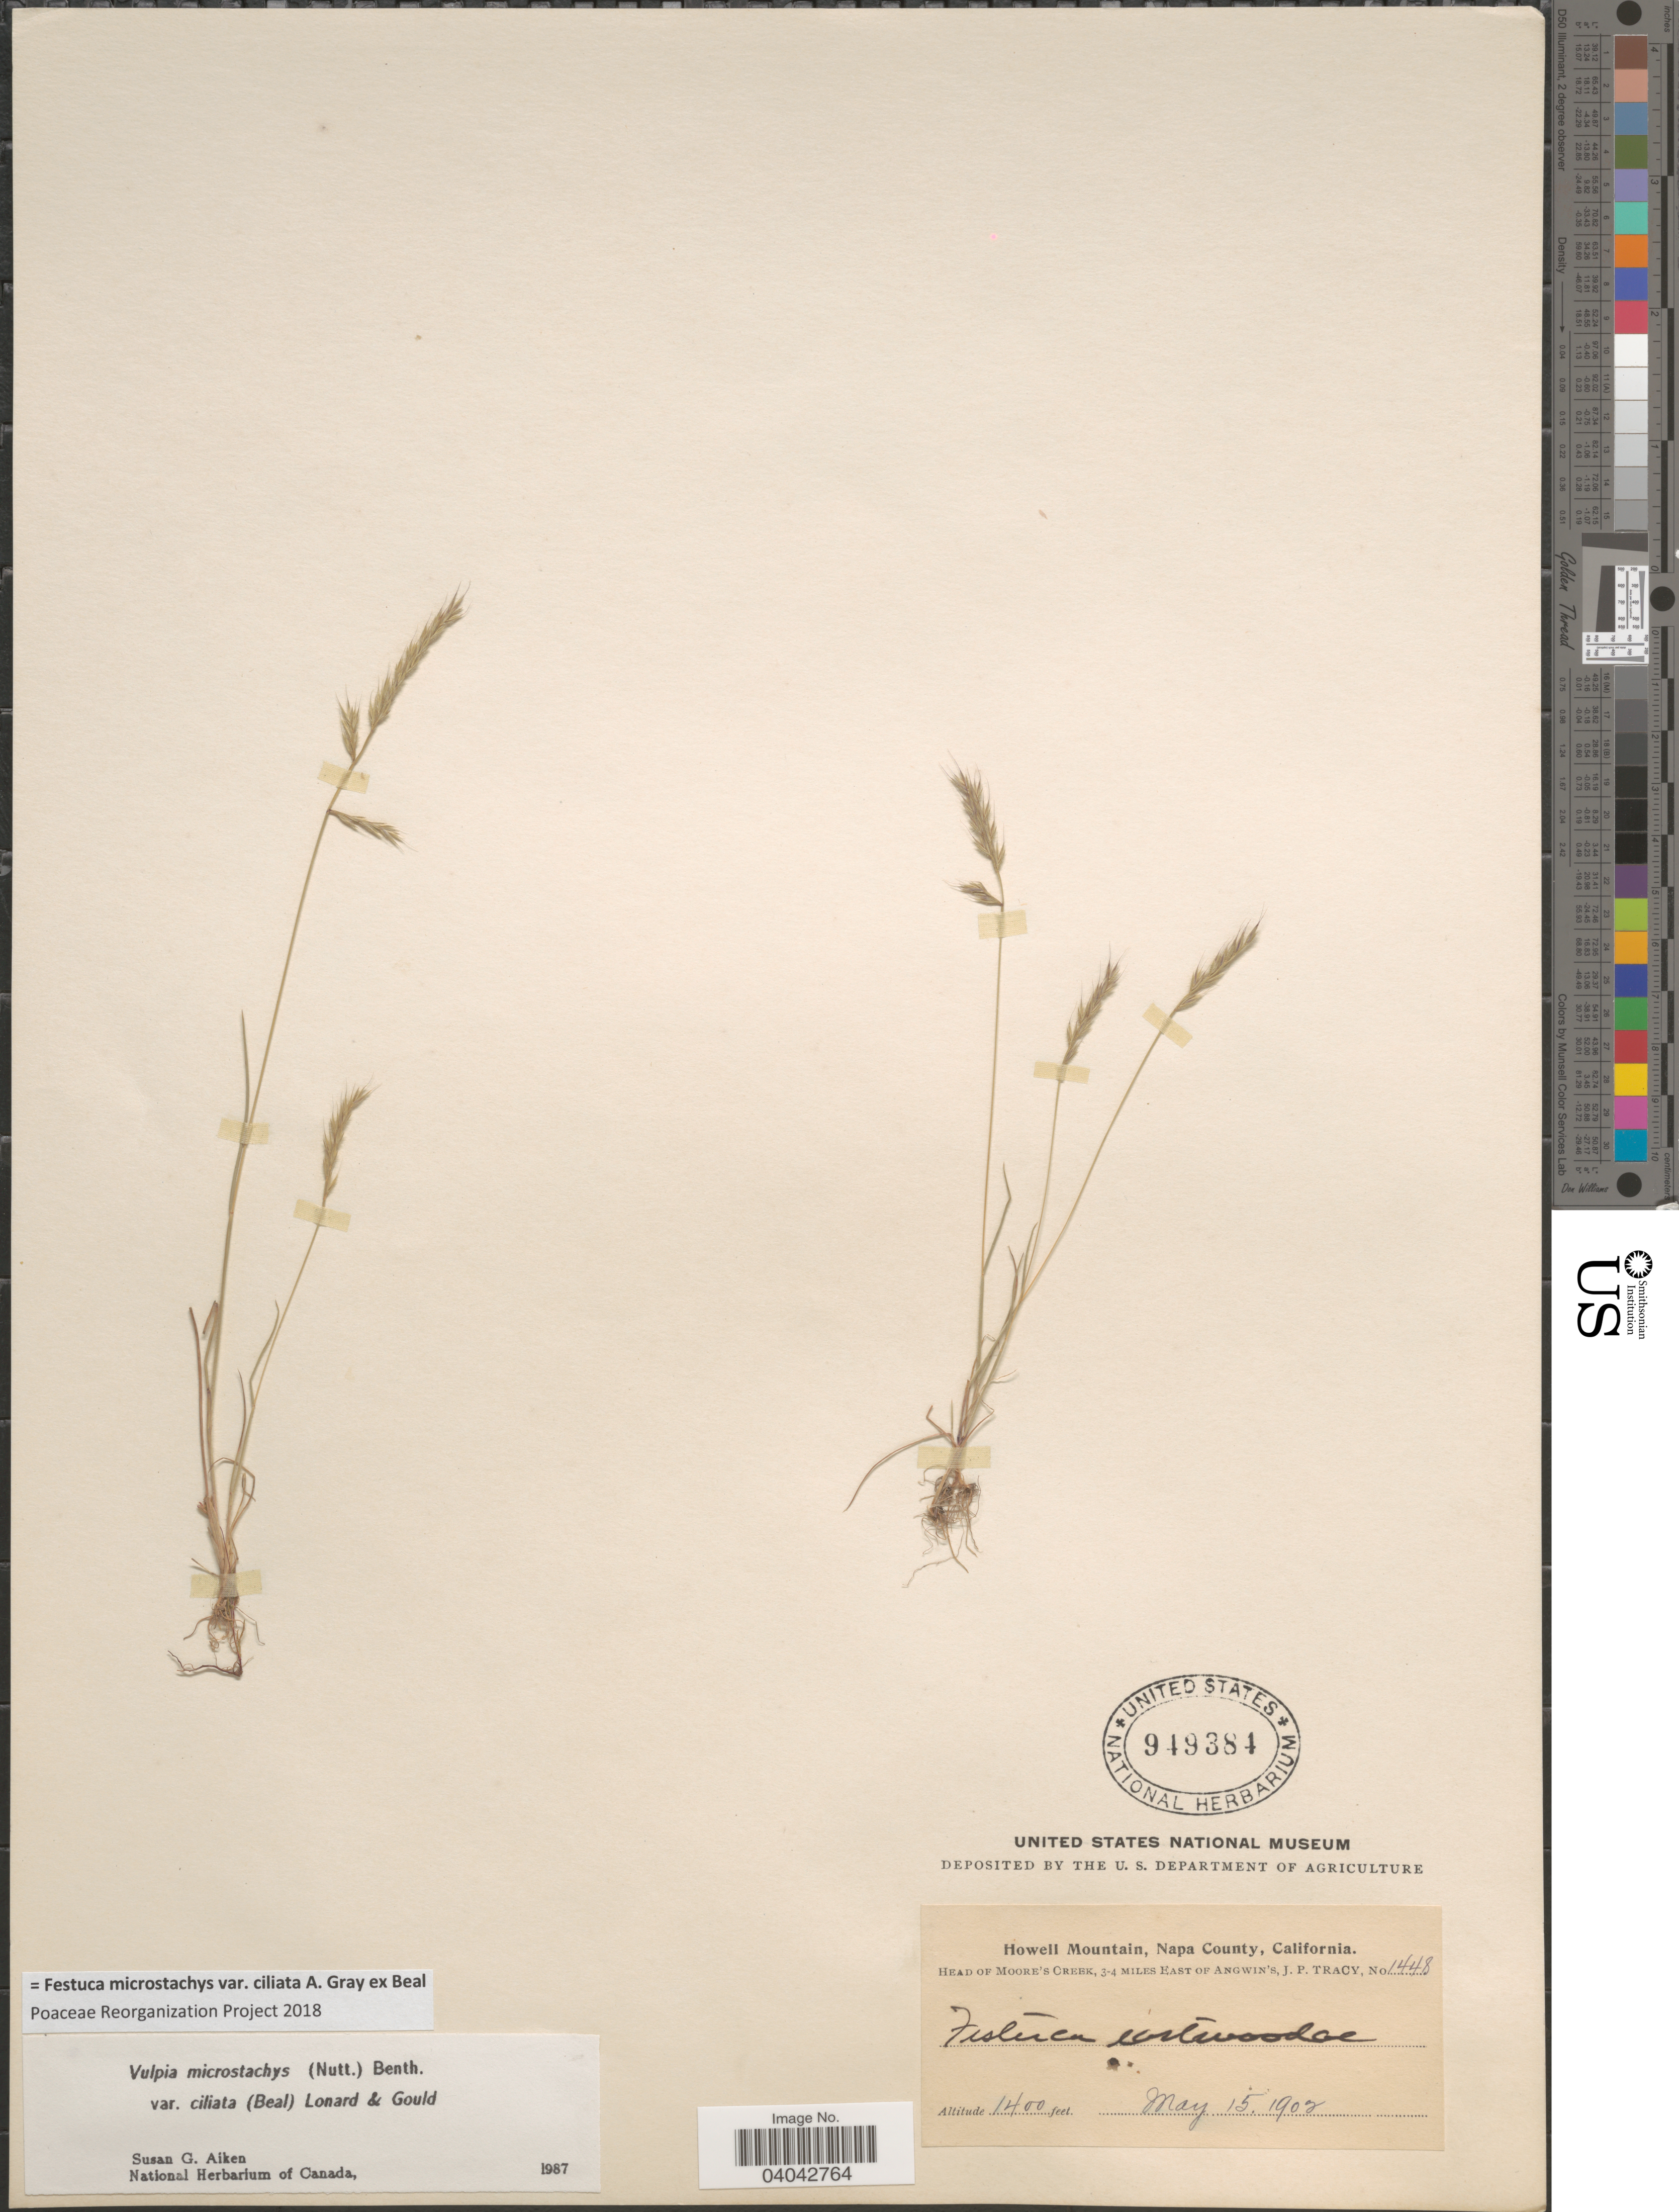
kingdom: Plantae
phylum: Tracheophyta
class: Liliopsida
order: Poales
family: Poaceae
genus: Festuca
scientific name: Festuca microstachys var. ciliata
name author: A. Gray ex W.J. Beal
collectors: J. Tracy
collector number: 1448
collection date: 1902-05-15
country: United States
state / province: California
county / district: Napa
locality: Howell Mountains, Napa County. Head of Moore's Creek, 3-4 miles East of Angwin's.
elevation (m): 427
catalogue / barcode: US 949384